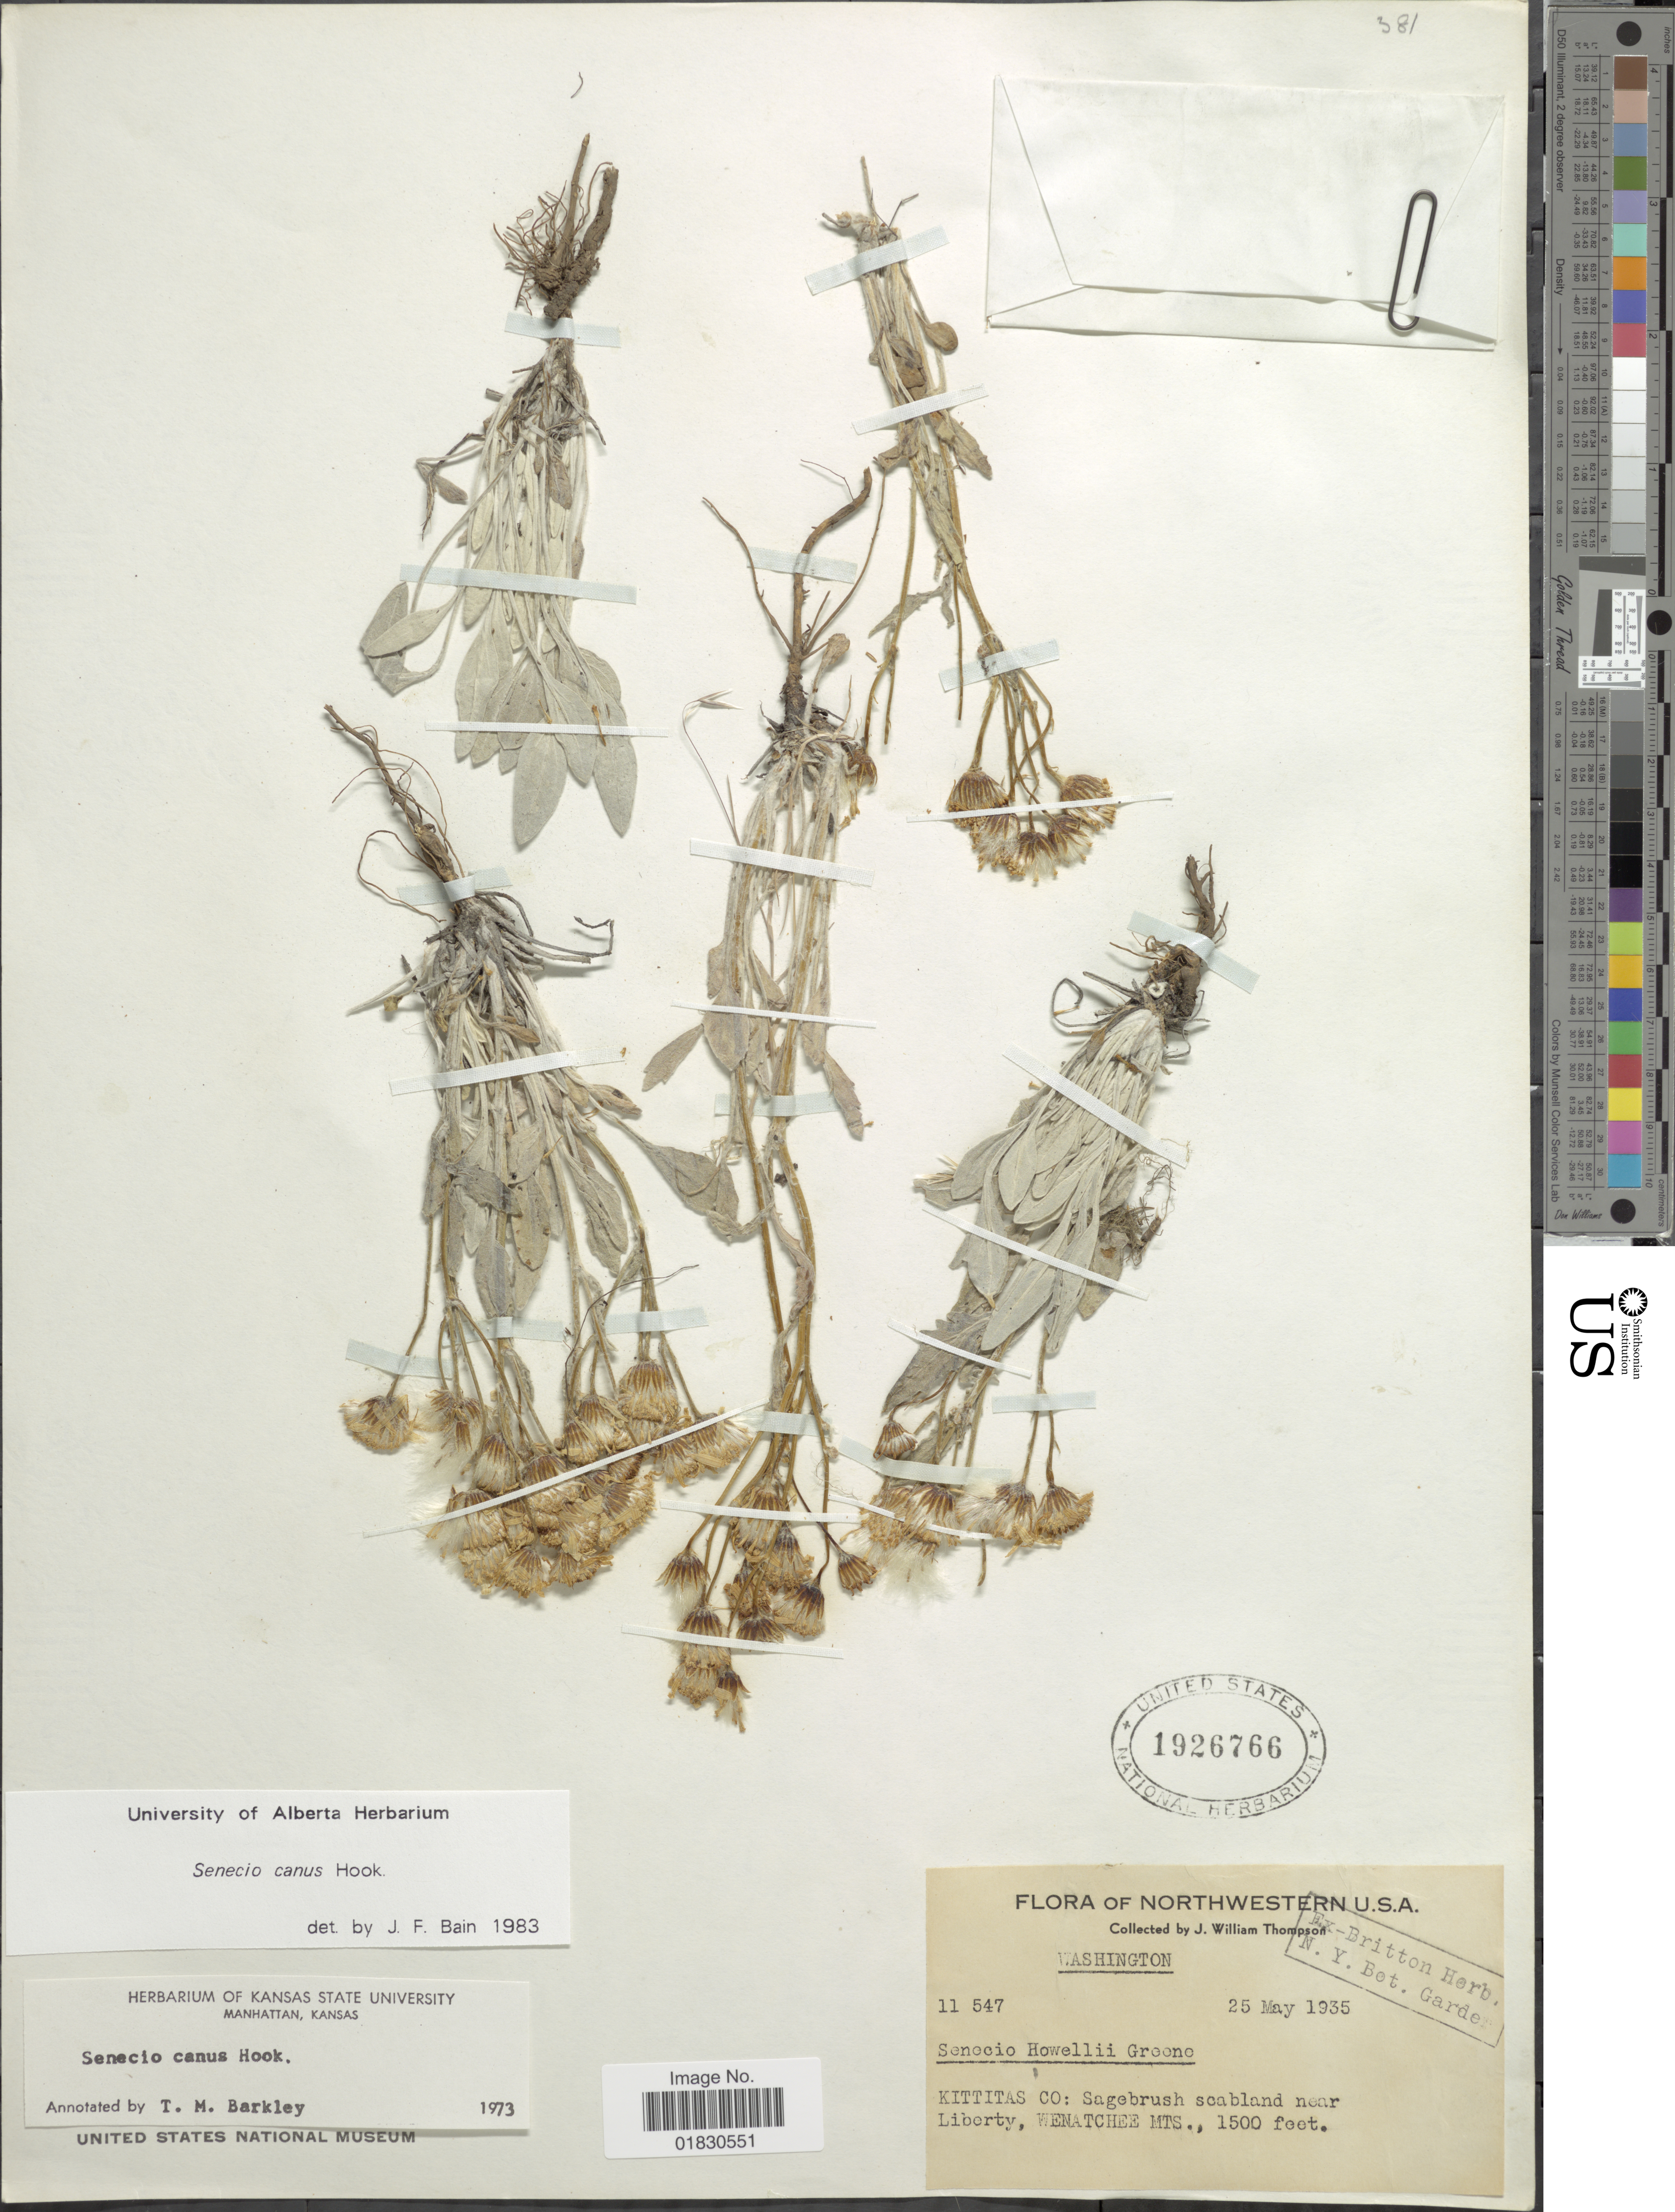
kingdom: Plantae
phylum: Tracheophyta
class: Magnoliopsida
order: Asterales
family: Asteraceae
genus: Packera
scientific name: Packera cana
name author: (Hook.) W.A. Weber & Á. Löve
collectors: J. W. Thompson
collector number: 11547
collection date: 1935-05-25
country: United States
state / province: Washington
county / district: Kittitas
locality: Northwestern, U. S. A., Kittitas Co: Sagebrush scabland near Liberty, Wenatchee Mts.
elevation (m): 457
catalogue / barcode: US 1926766